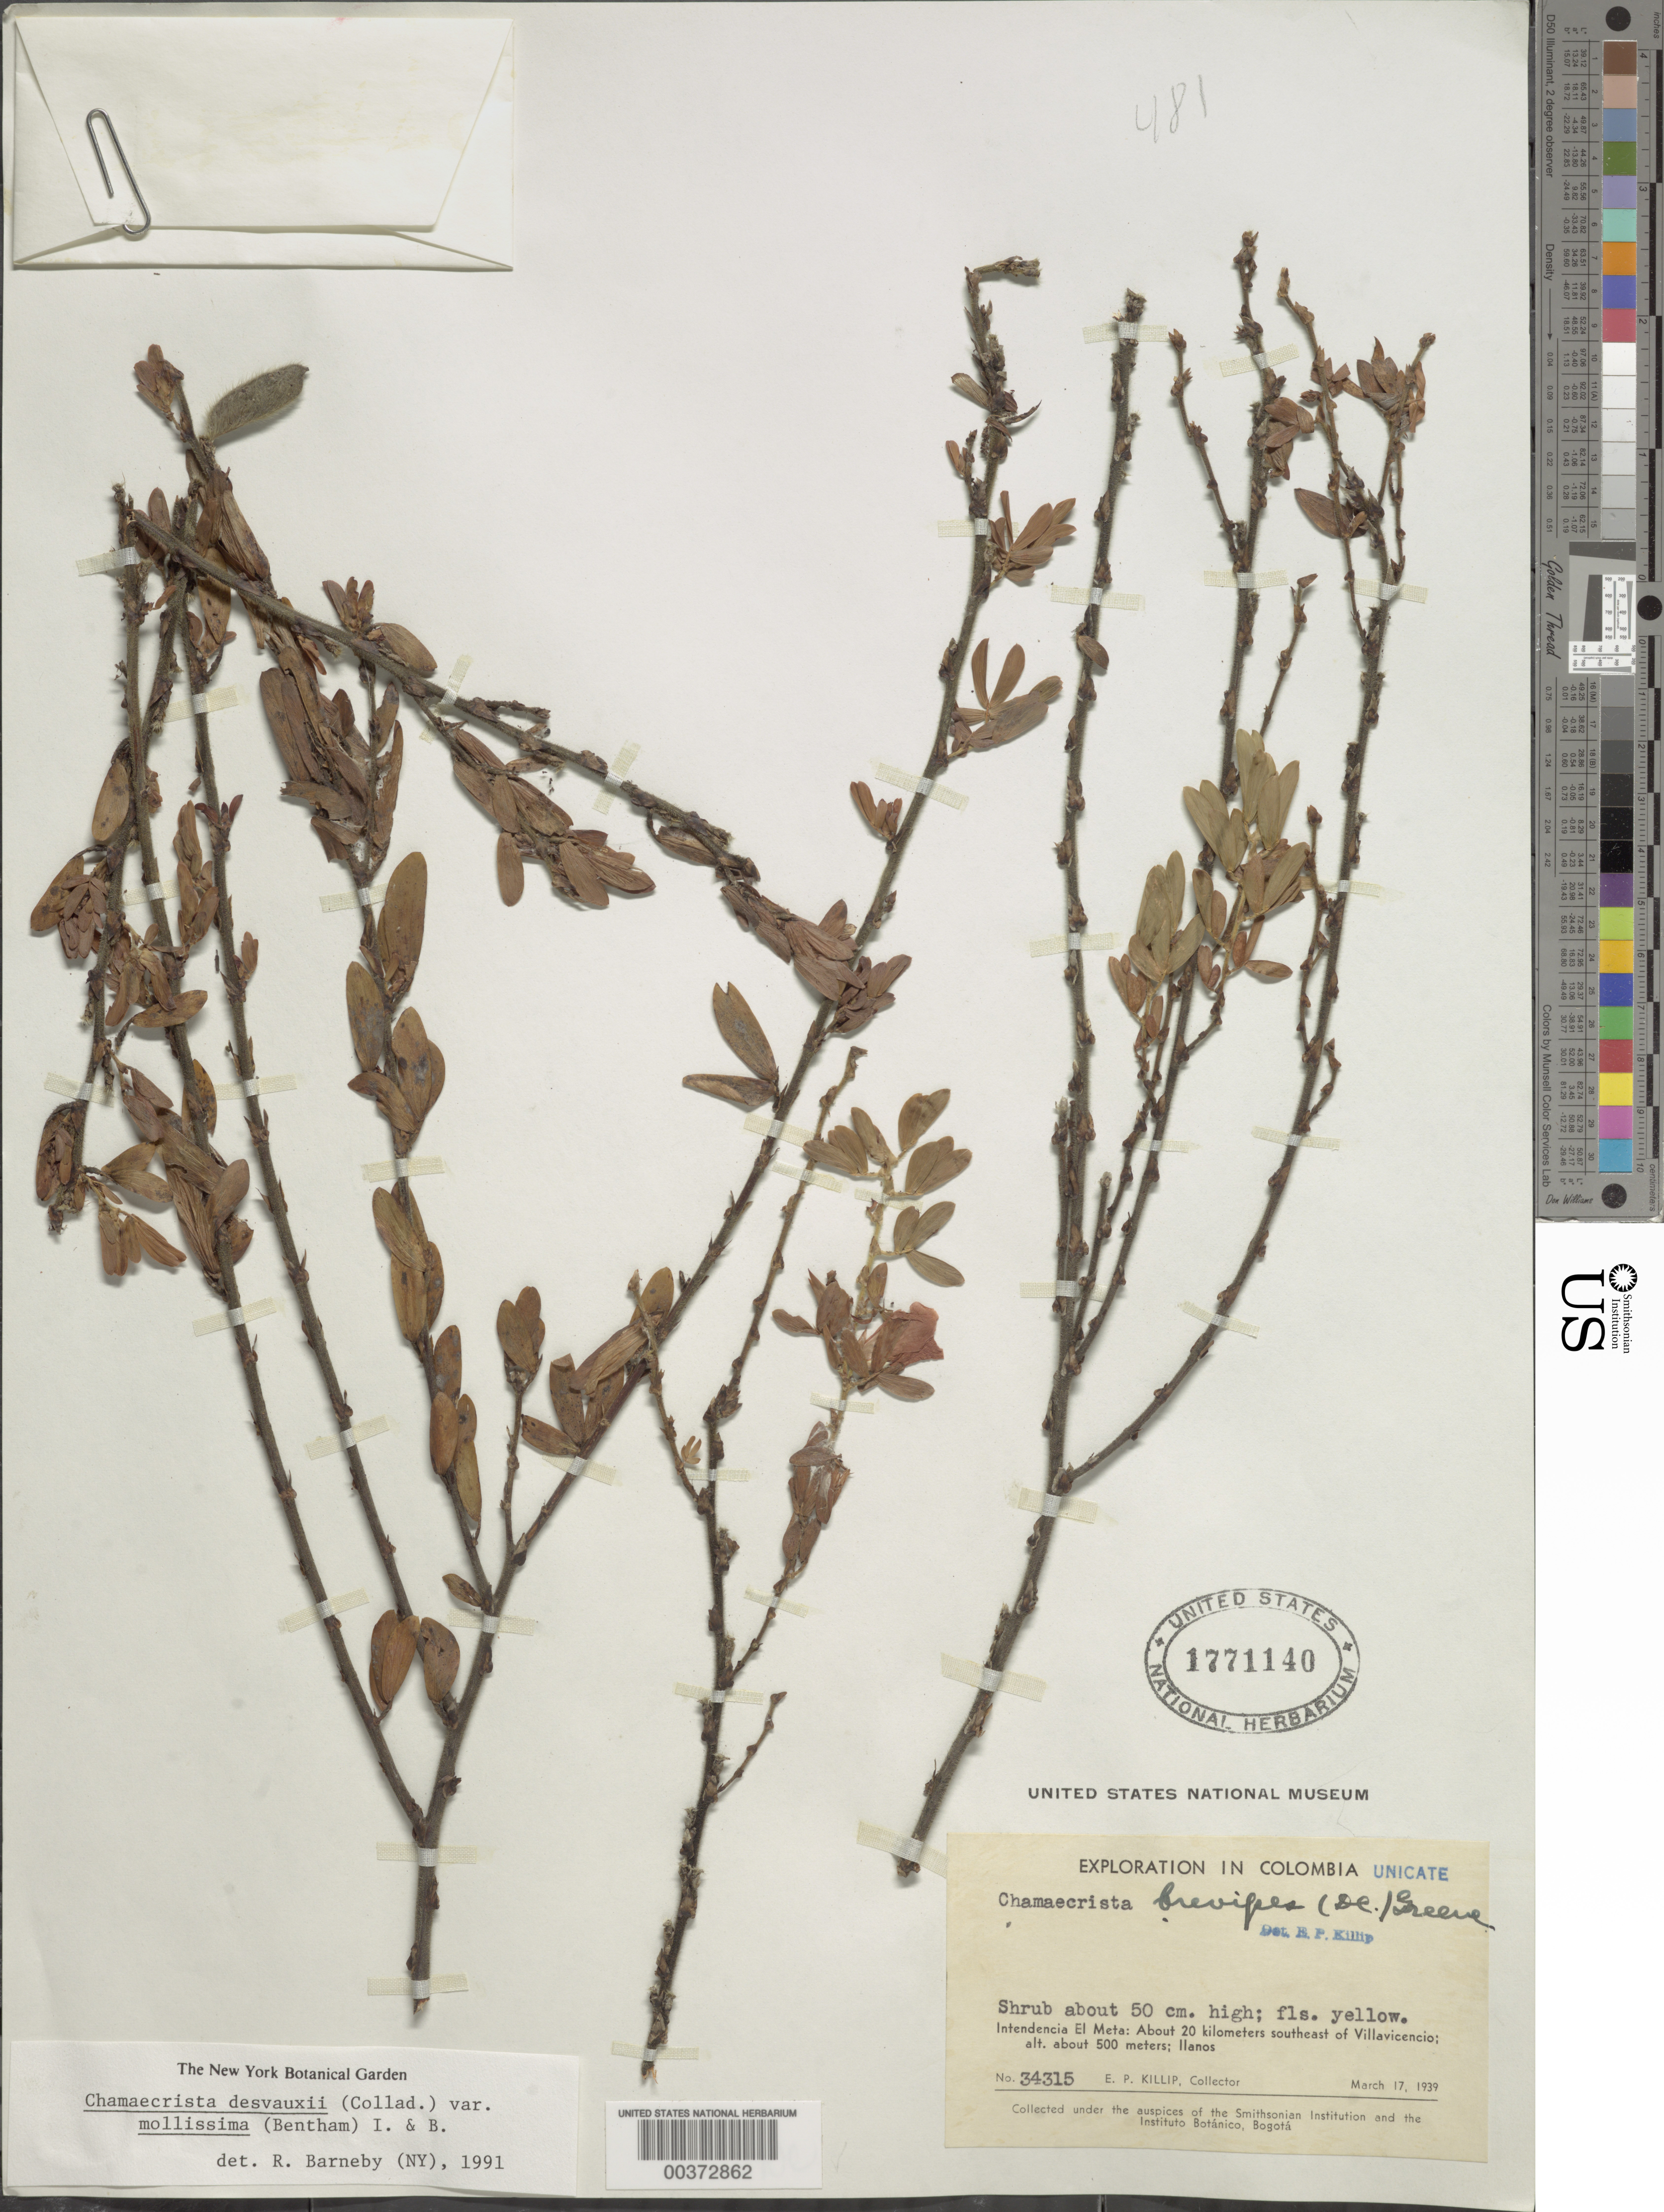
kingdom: Plantae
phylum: Tracheophyta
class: Magnoliopsida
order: Fabales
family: Fabaceae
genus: Chamaecrista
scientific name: Chamaecrista desvauxii var. mollissima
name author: (Benth.) H.S. Irwin & Barneby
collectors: E. P. Killip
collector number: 34315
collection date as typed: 17 Mar 1939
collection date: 1939-03-17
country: Colombia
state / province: Meta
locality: About 20 km SE of Villa Vicencia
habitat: Llanos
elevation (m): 500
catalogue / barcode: US 1771140